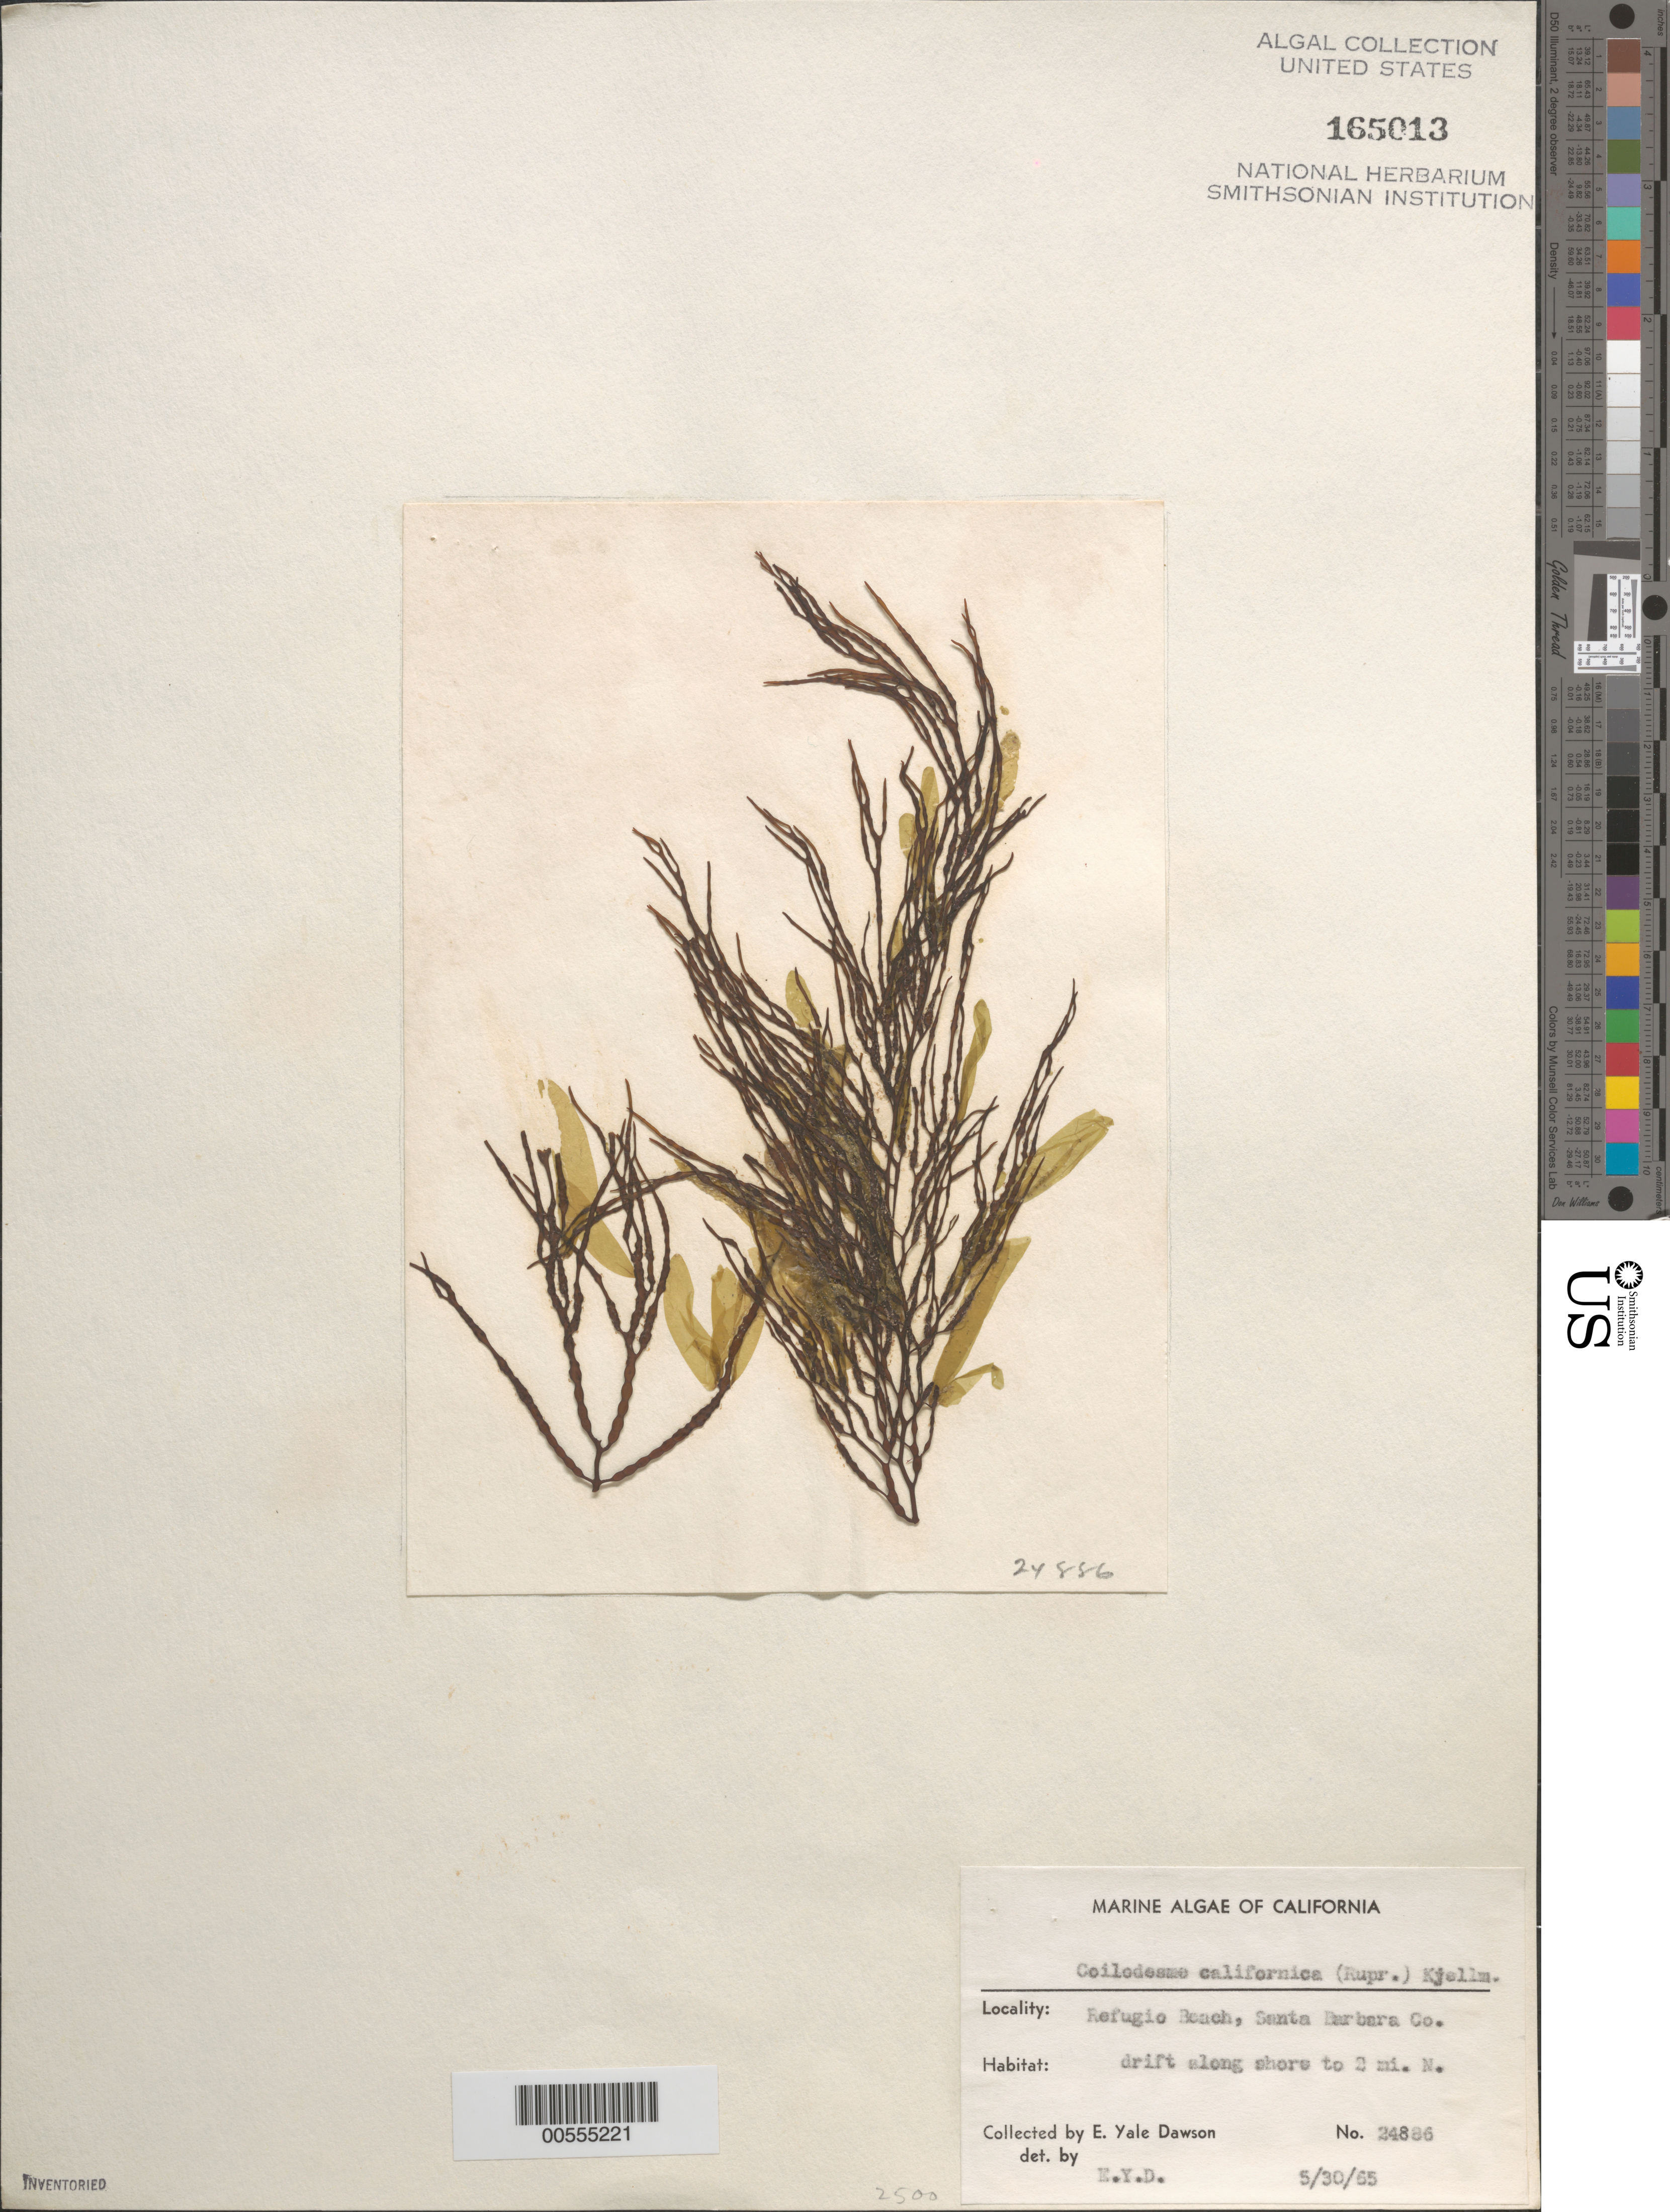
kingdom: Chromista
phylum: Ochrophyta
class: Phaeophyceae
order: Ectocarpales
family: Chordariaceae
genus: Coilodesme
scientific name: Coilodesme californica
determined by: Dawson, E. Y.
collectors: E. Y. Dawson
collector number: EYD 24886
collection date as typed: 30 May 1965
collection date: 1965-05-30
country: United States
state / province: California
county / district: Santa Barbara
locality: Refugio Beach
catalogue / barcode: US 165013